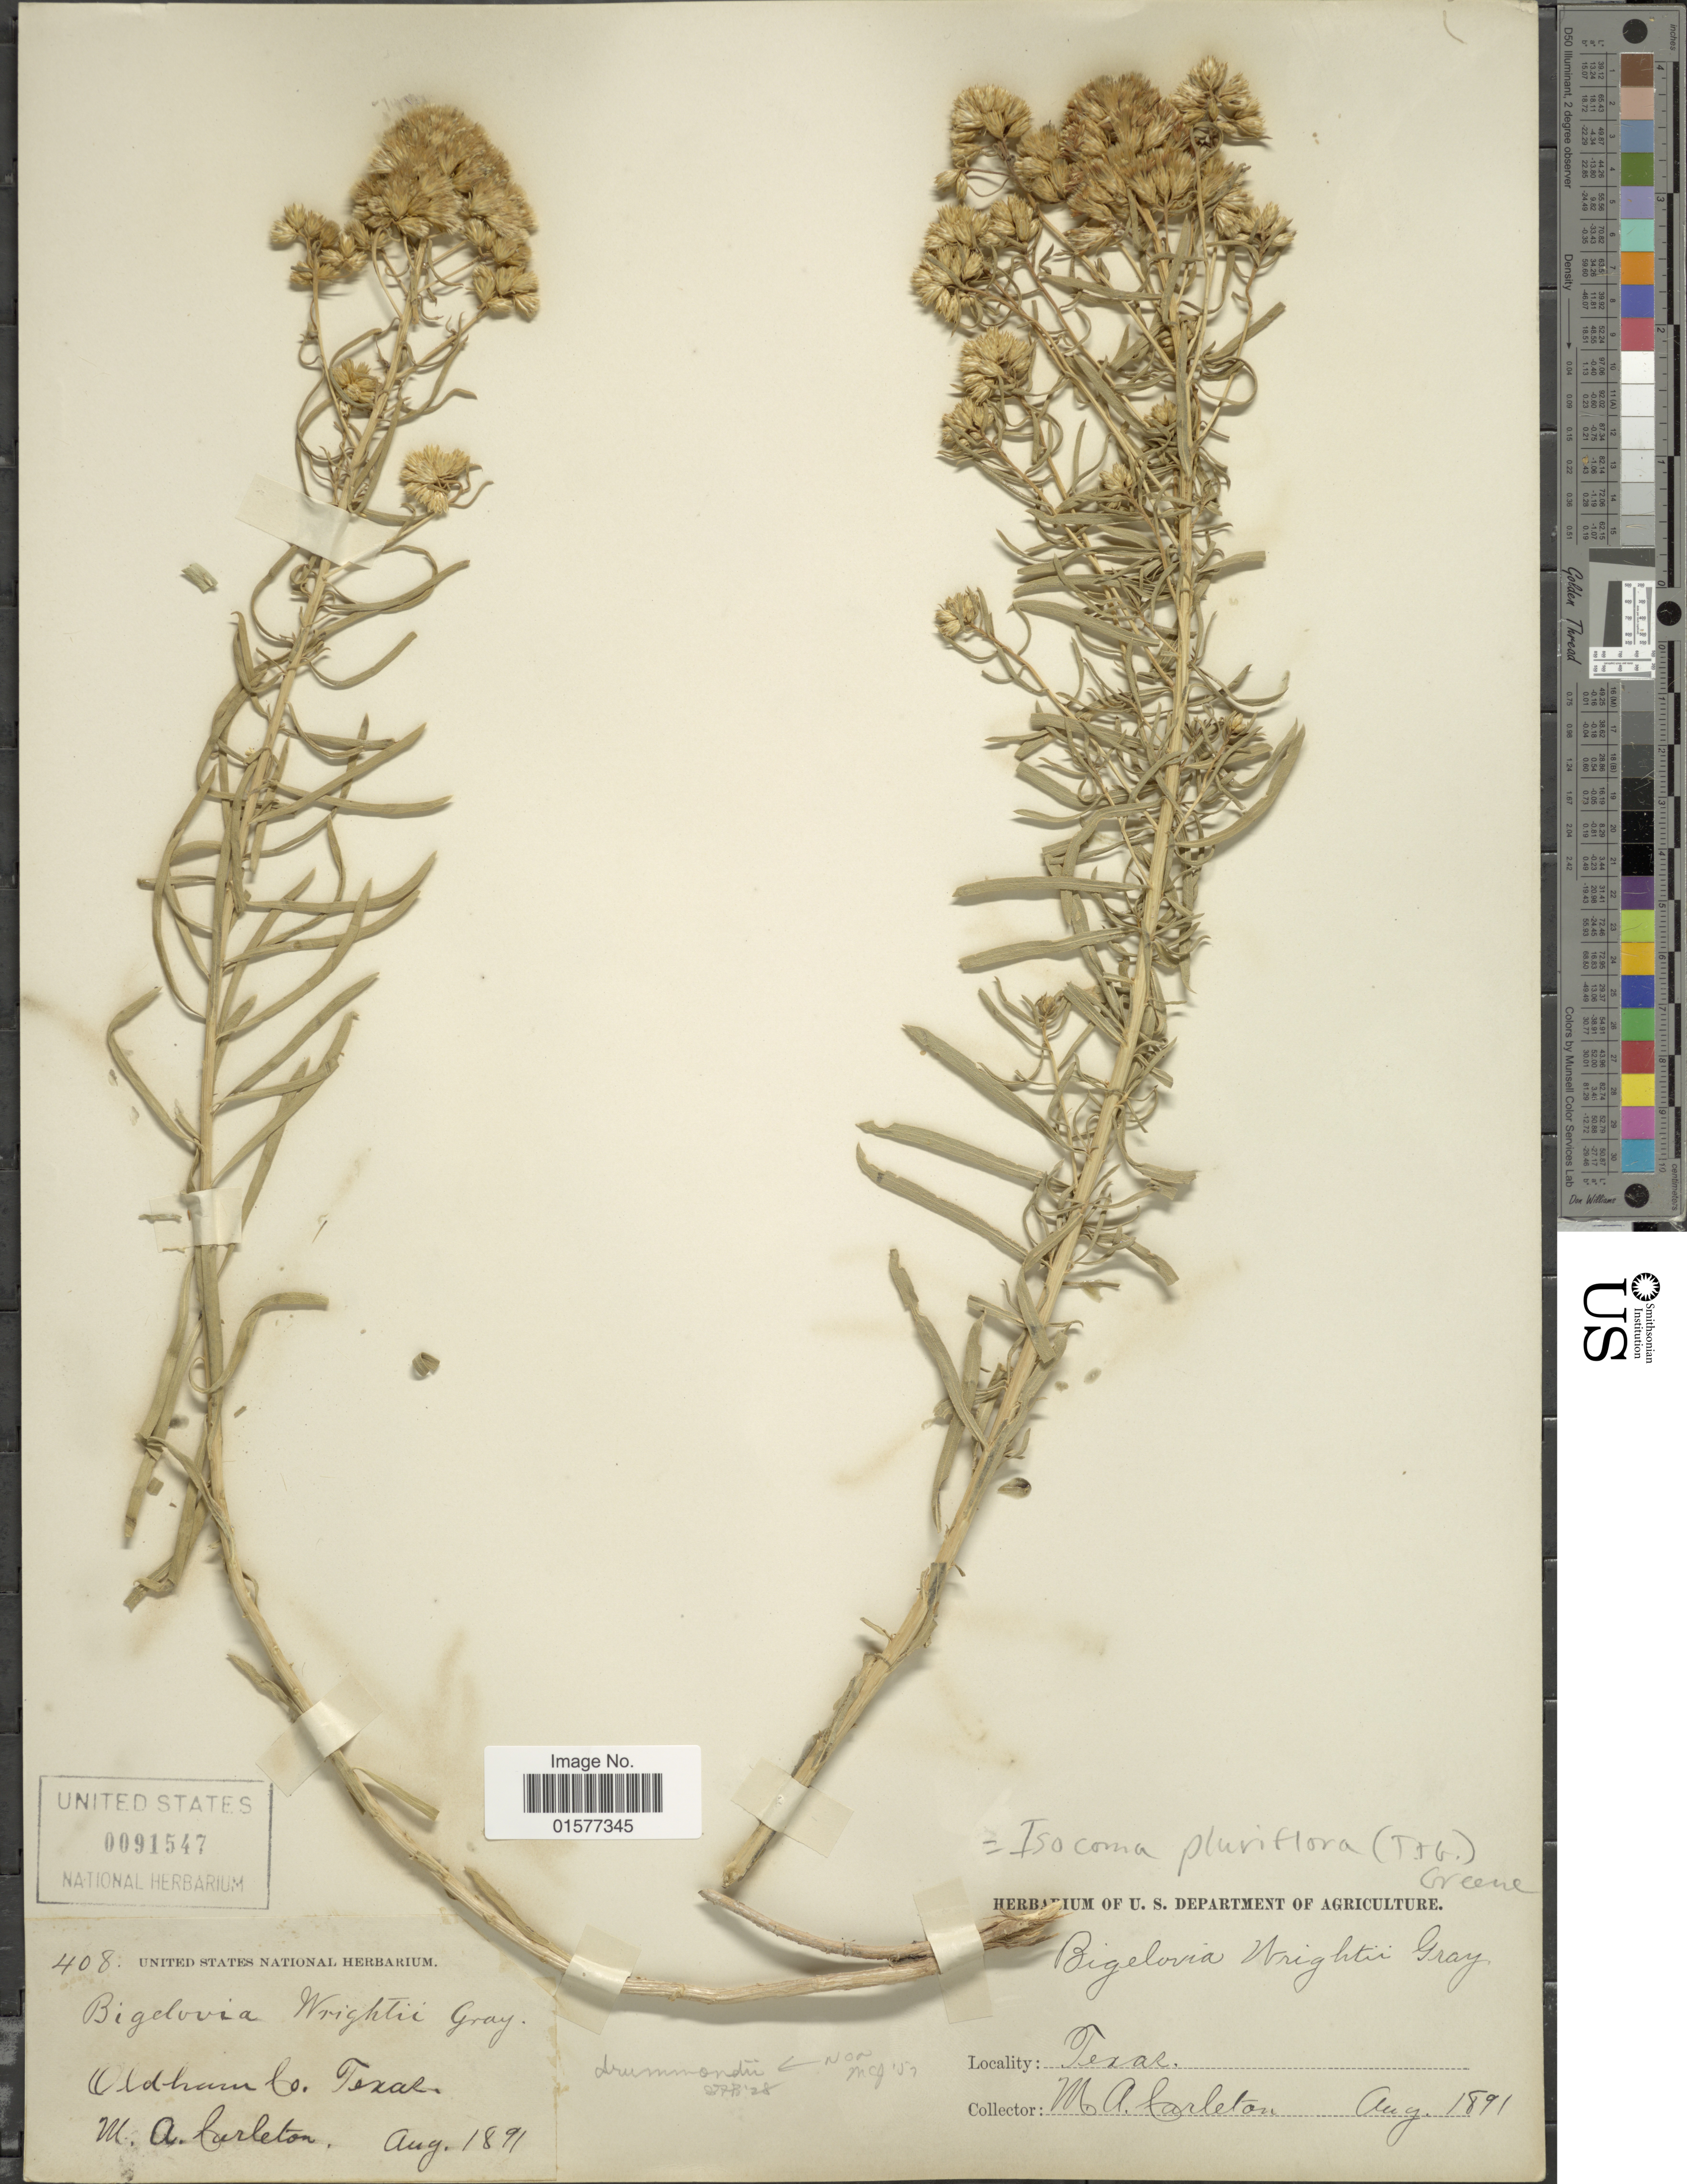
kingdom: Plantae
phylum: Tracheophyta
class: Magnoliopsida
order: Asterales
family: Asteraceae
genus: Isocoma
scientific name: Isocoma pluriflora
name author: (Torr. & A. Gray) Greene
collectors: M. A. Carleton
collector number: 408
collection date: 1891-08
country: United States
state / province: Texas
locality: Oldham Co.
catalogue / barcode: US 91547